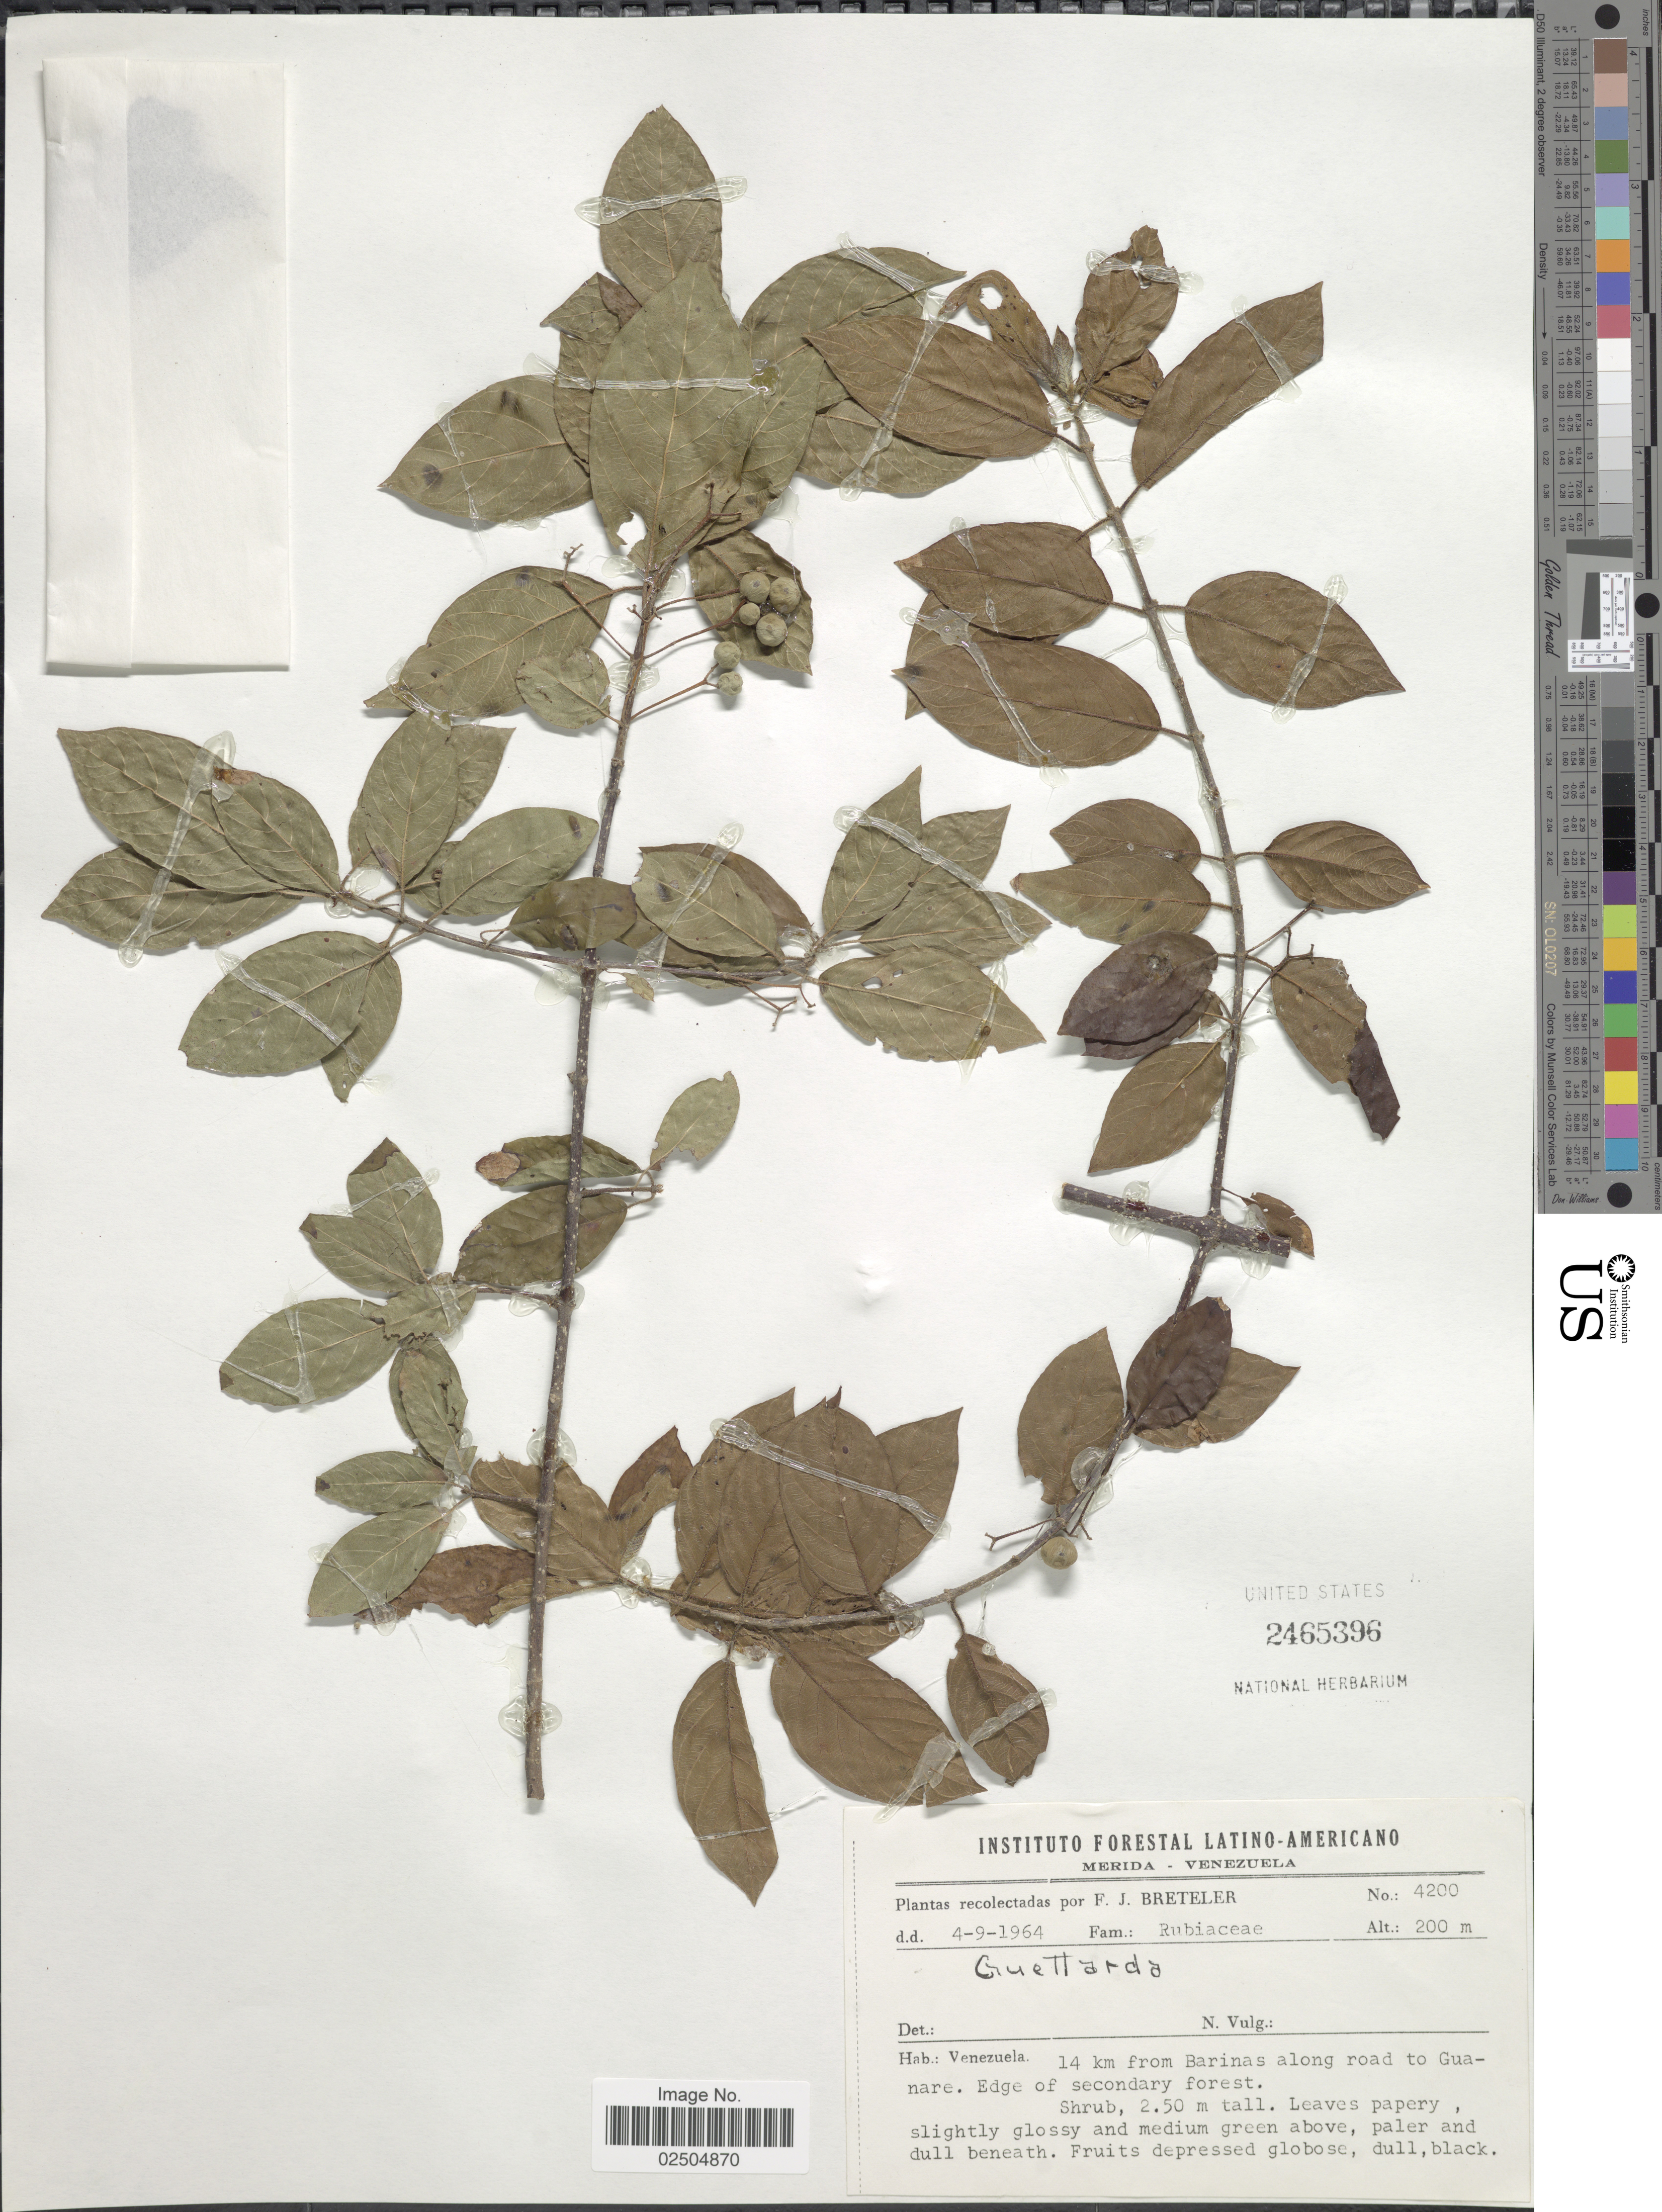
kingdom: Plantae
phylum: Tracheophyta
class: Magnoliopsida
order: Gentianales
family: Rubiaceae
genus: Guettarda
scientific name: Guettarda sp.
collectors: F. J. Breteler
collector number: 4200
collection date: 1964-09-04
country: Venezuela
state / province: Mérida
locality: Venezuela, 14 km from Barinas along road to Guanare, Edge of secundary forest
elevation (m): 200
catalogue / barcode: US 2465396